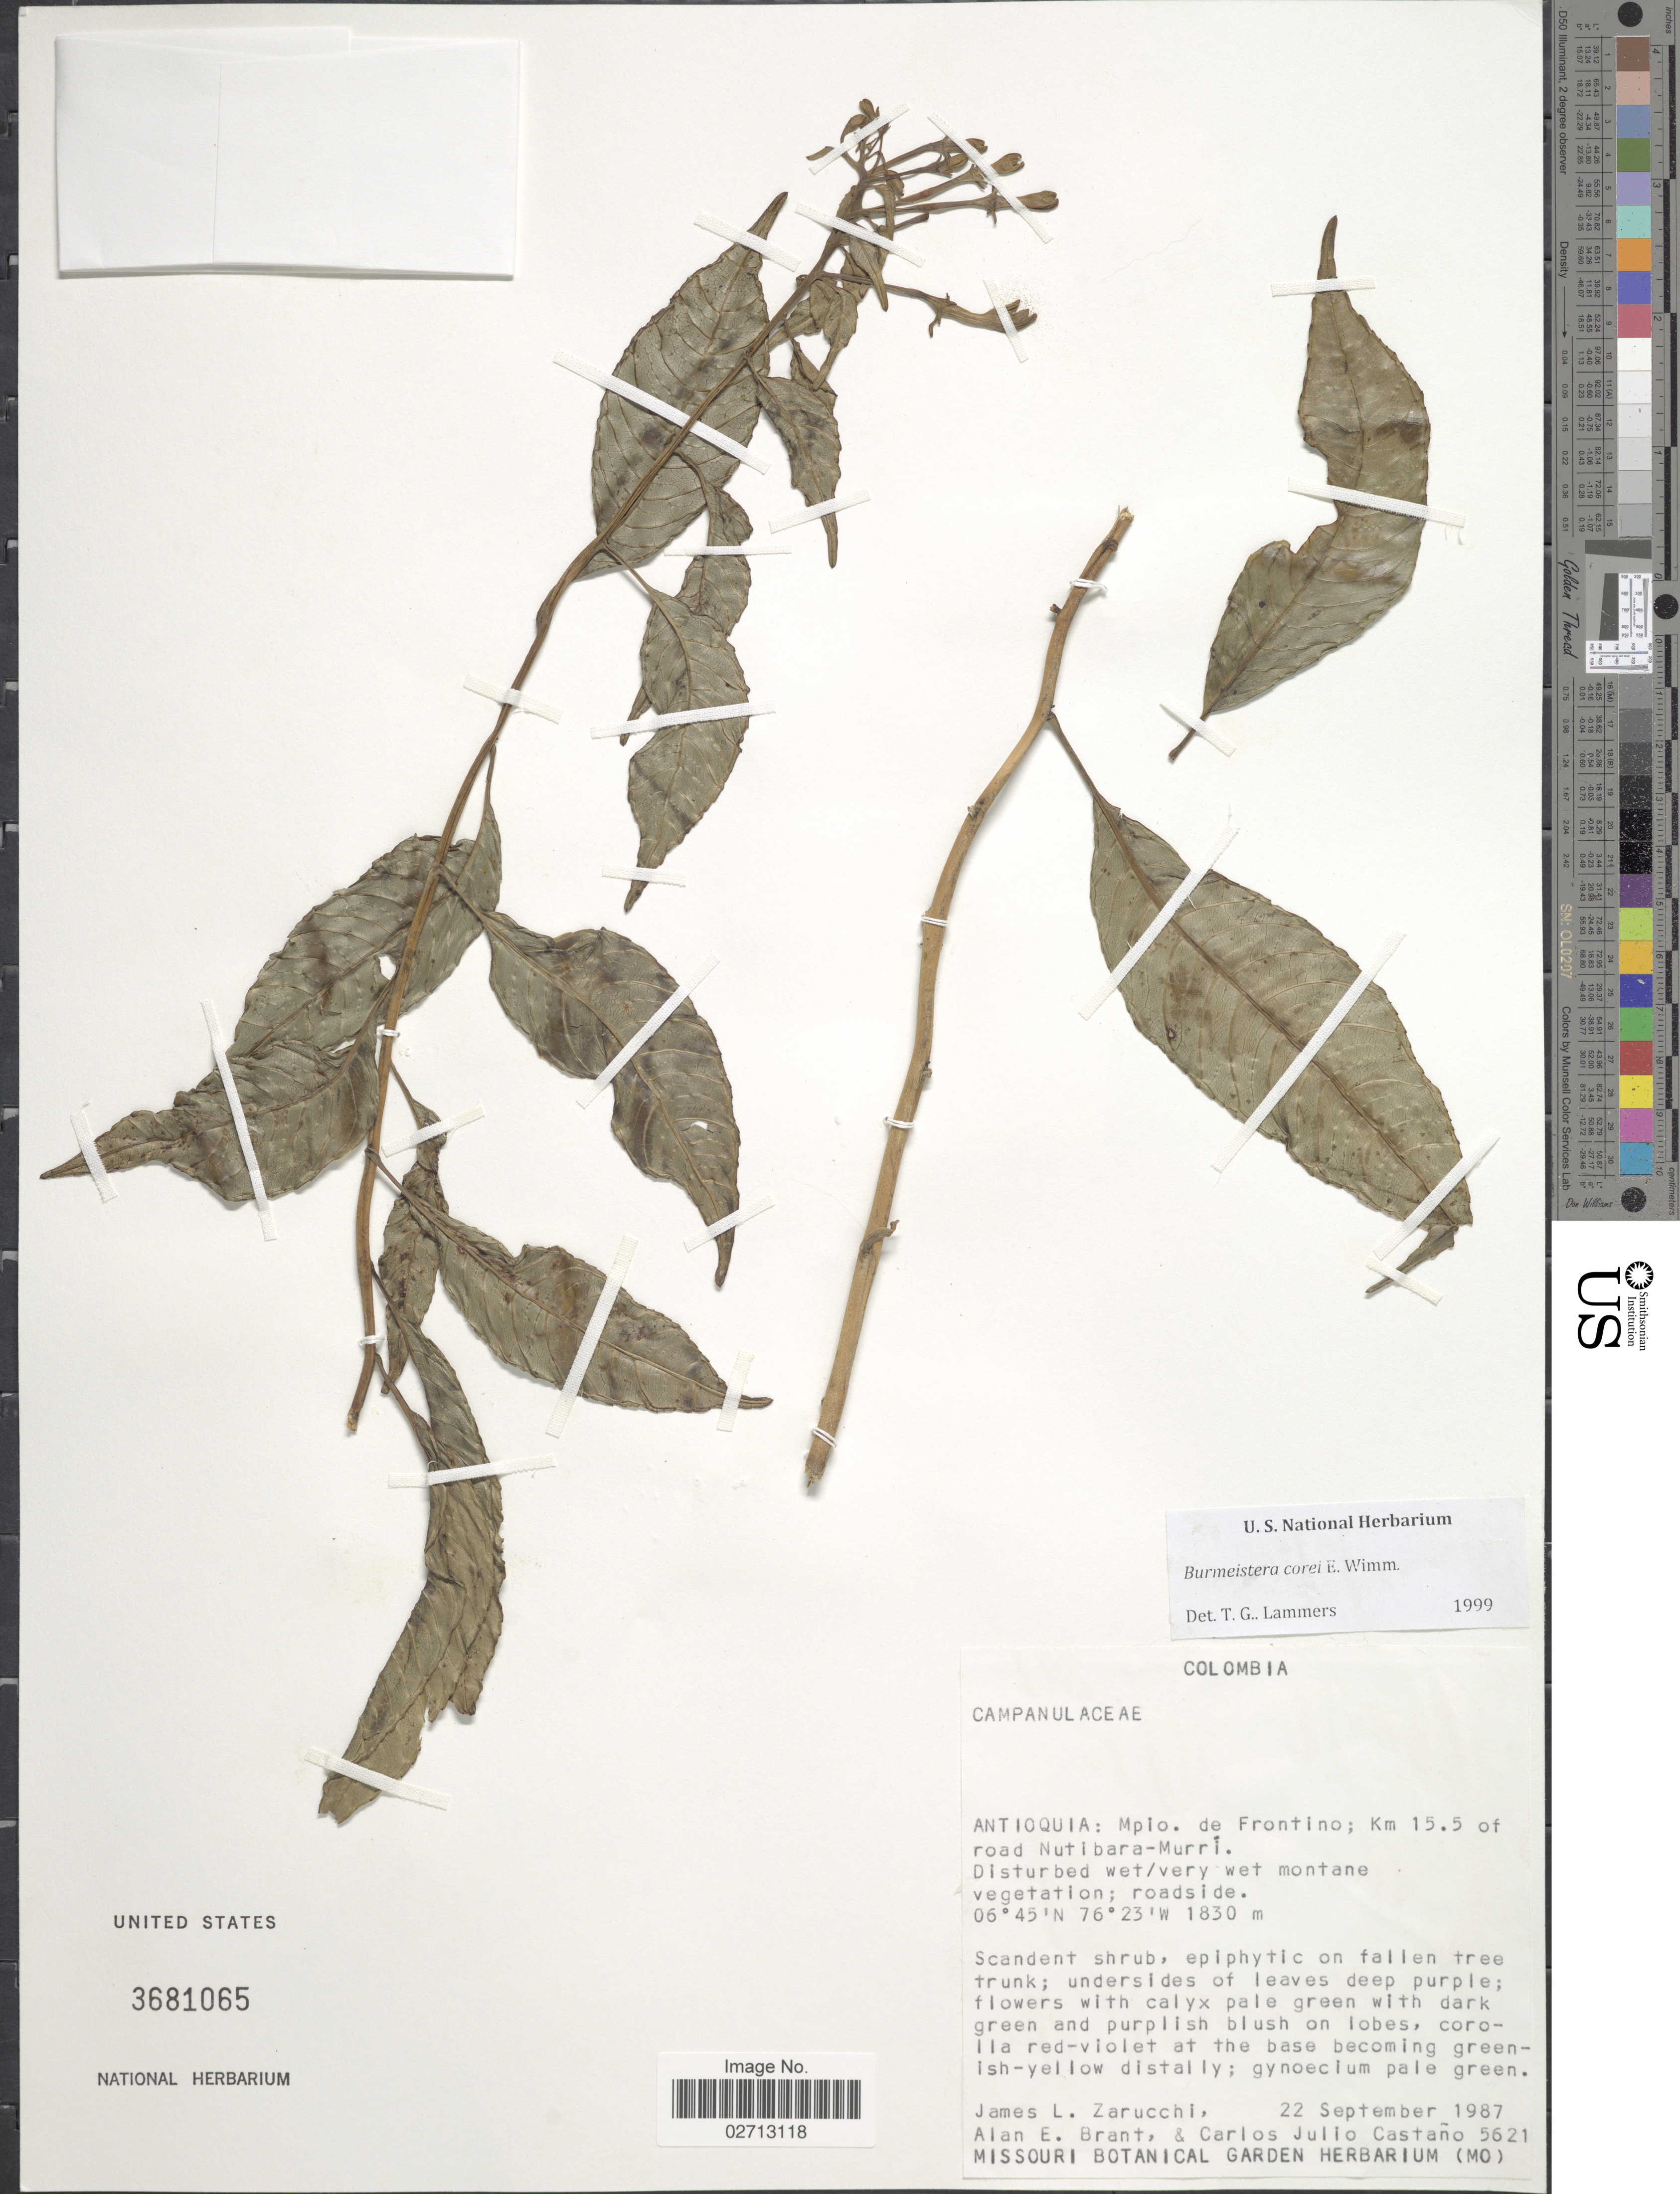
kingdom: Plantae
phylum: Tracheophyta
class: Magnoliopsida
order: Asterales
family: Campanulaceae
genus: Burmeistera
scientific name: Burmeistera corei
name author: E. Wimm.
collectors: J. L. Zarucchi, A. Brant & C. Castaño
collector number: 5621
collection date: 1987-09-22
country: Colombia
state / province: Antioquia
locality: Mpio. de Frontino; Km 15.5 of road Nutibara-Murri.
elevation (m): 1830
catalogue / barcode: US 3681065